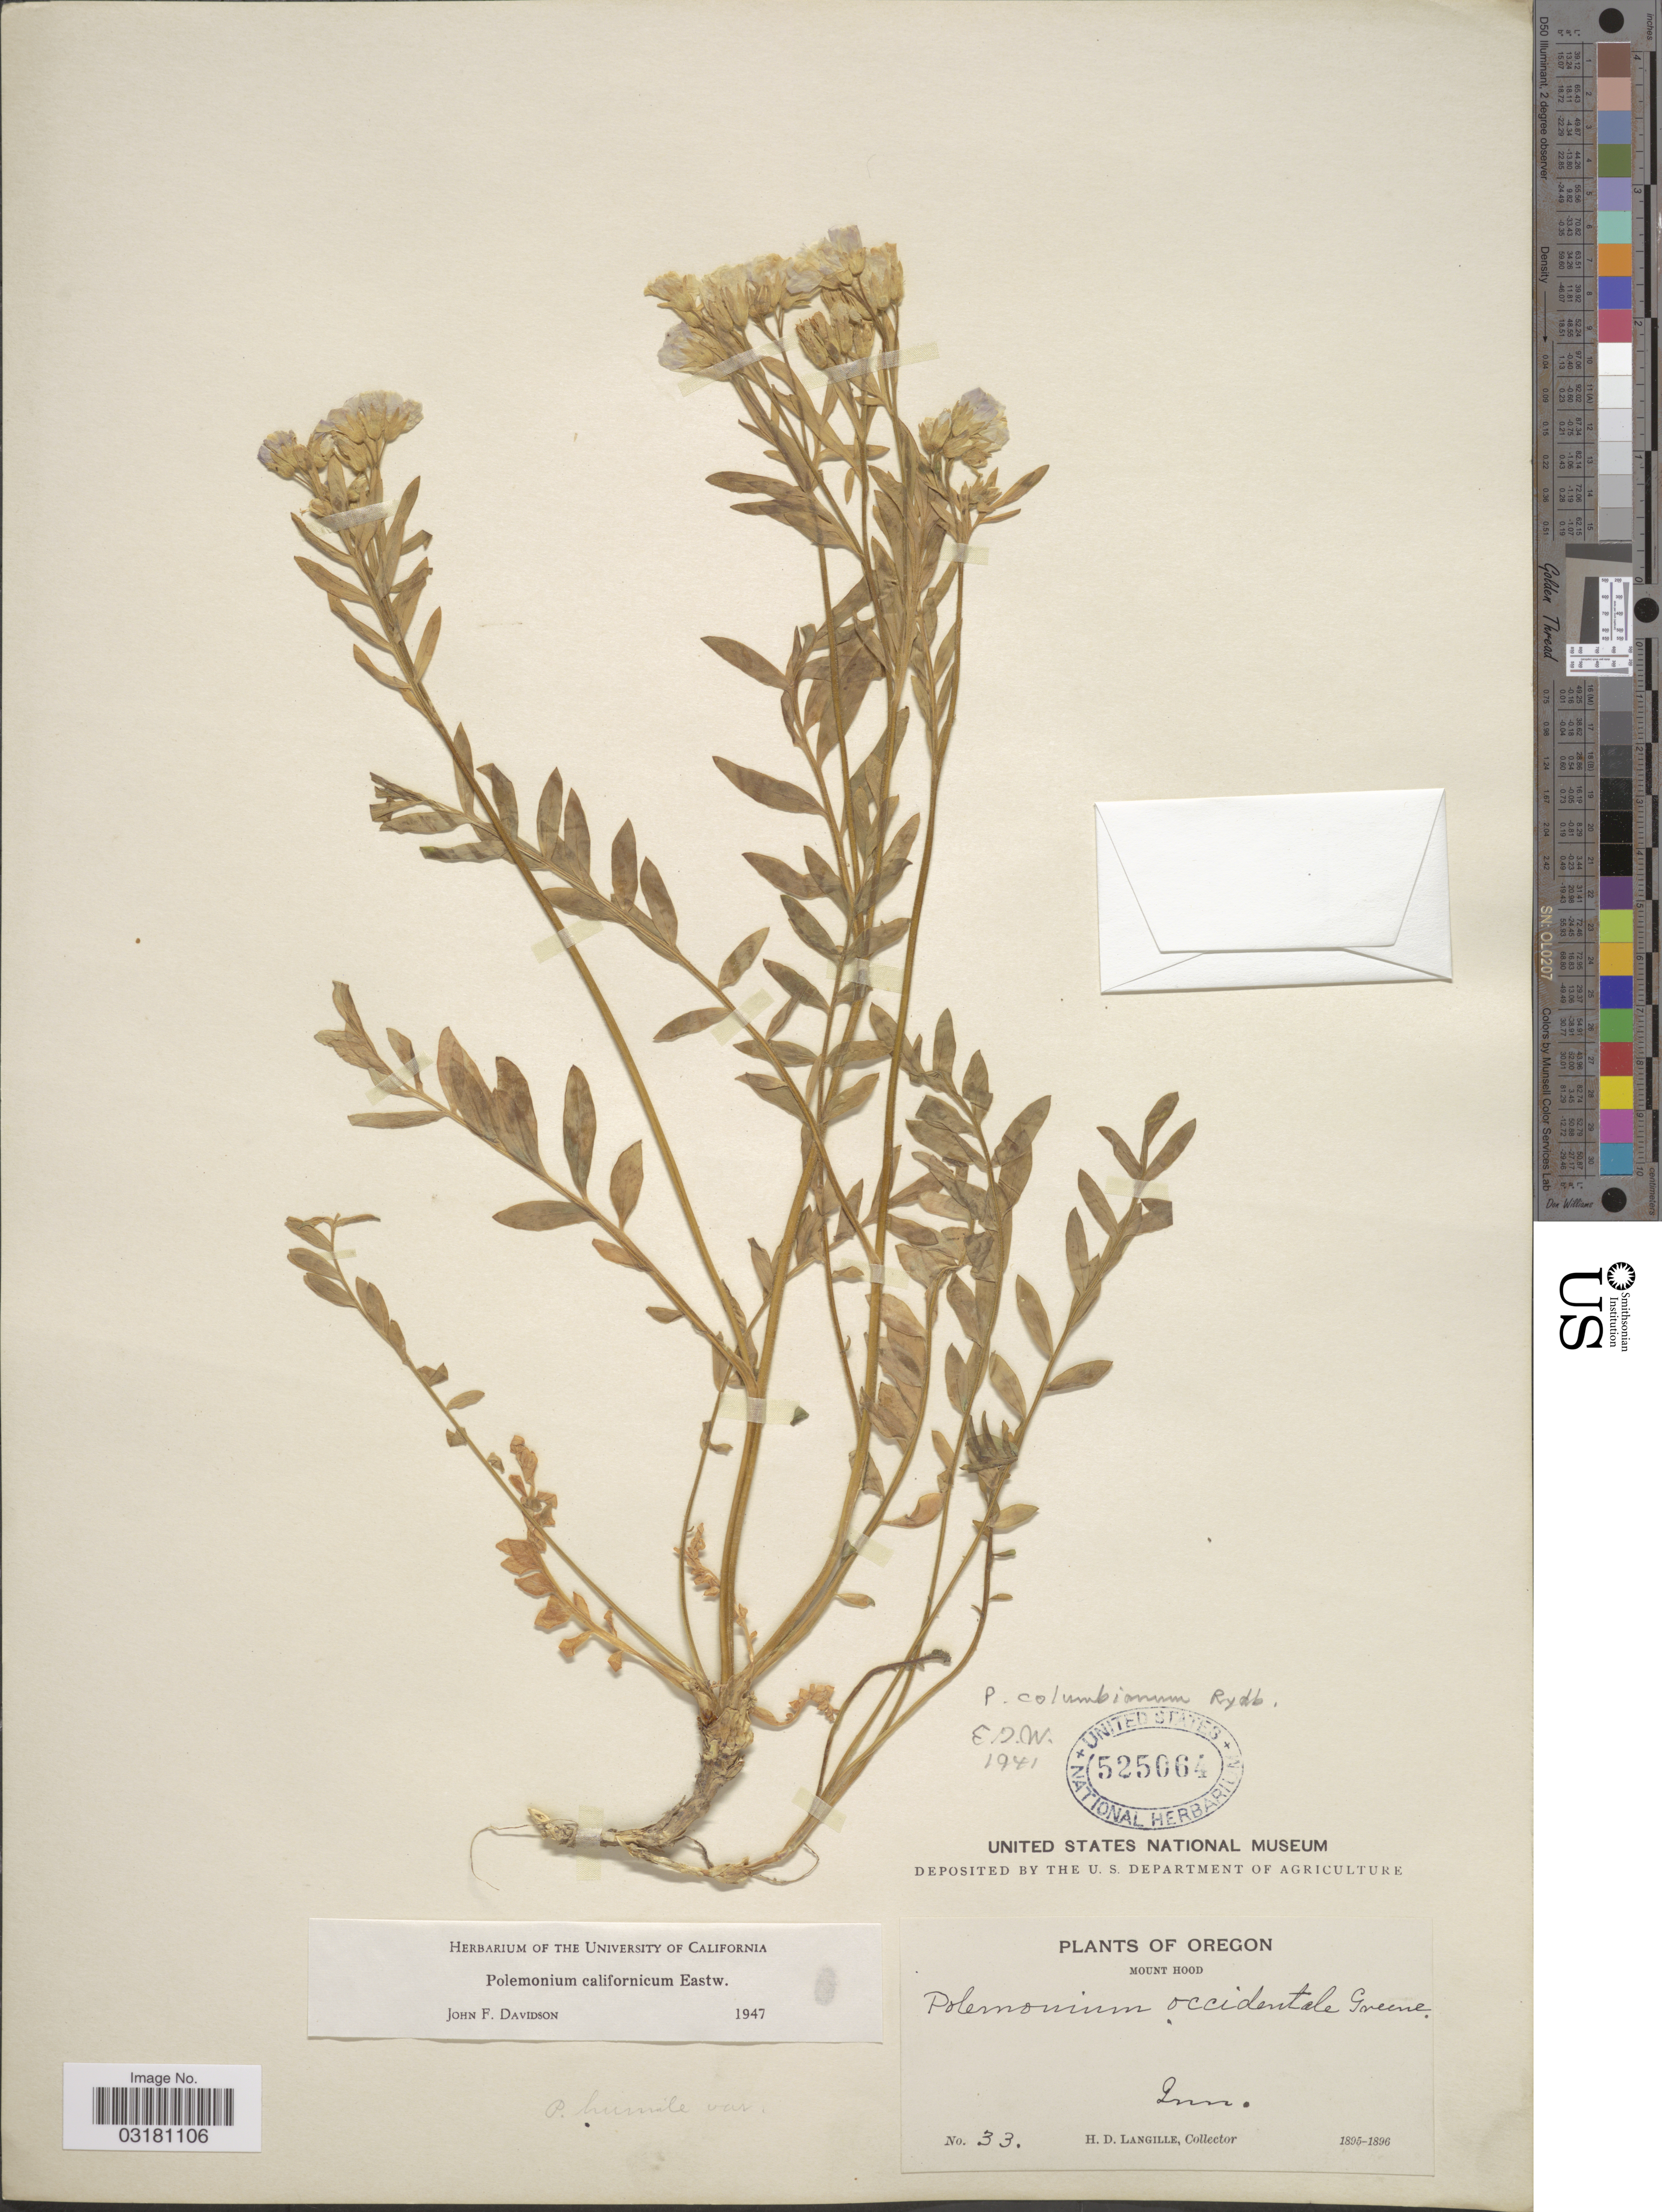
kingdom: Plantae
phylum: Tracheophyta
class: Magnoliopsida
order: Ericales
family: Polemoniaceae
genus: Polemonium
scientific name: Polemonium californicum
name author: Eastw.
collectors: H. Langille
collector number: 33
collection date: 1895/1896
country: United States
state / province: Oregon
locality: Mount Hood. Inn.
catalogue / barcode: US 525064